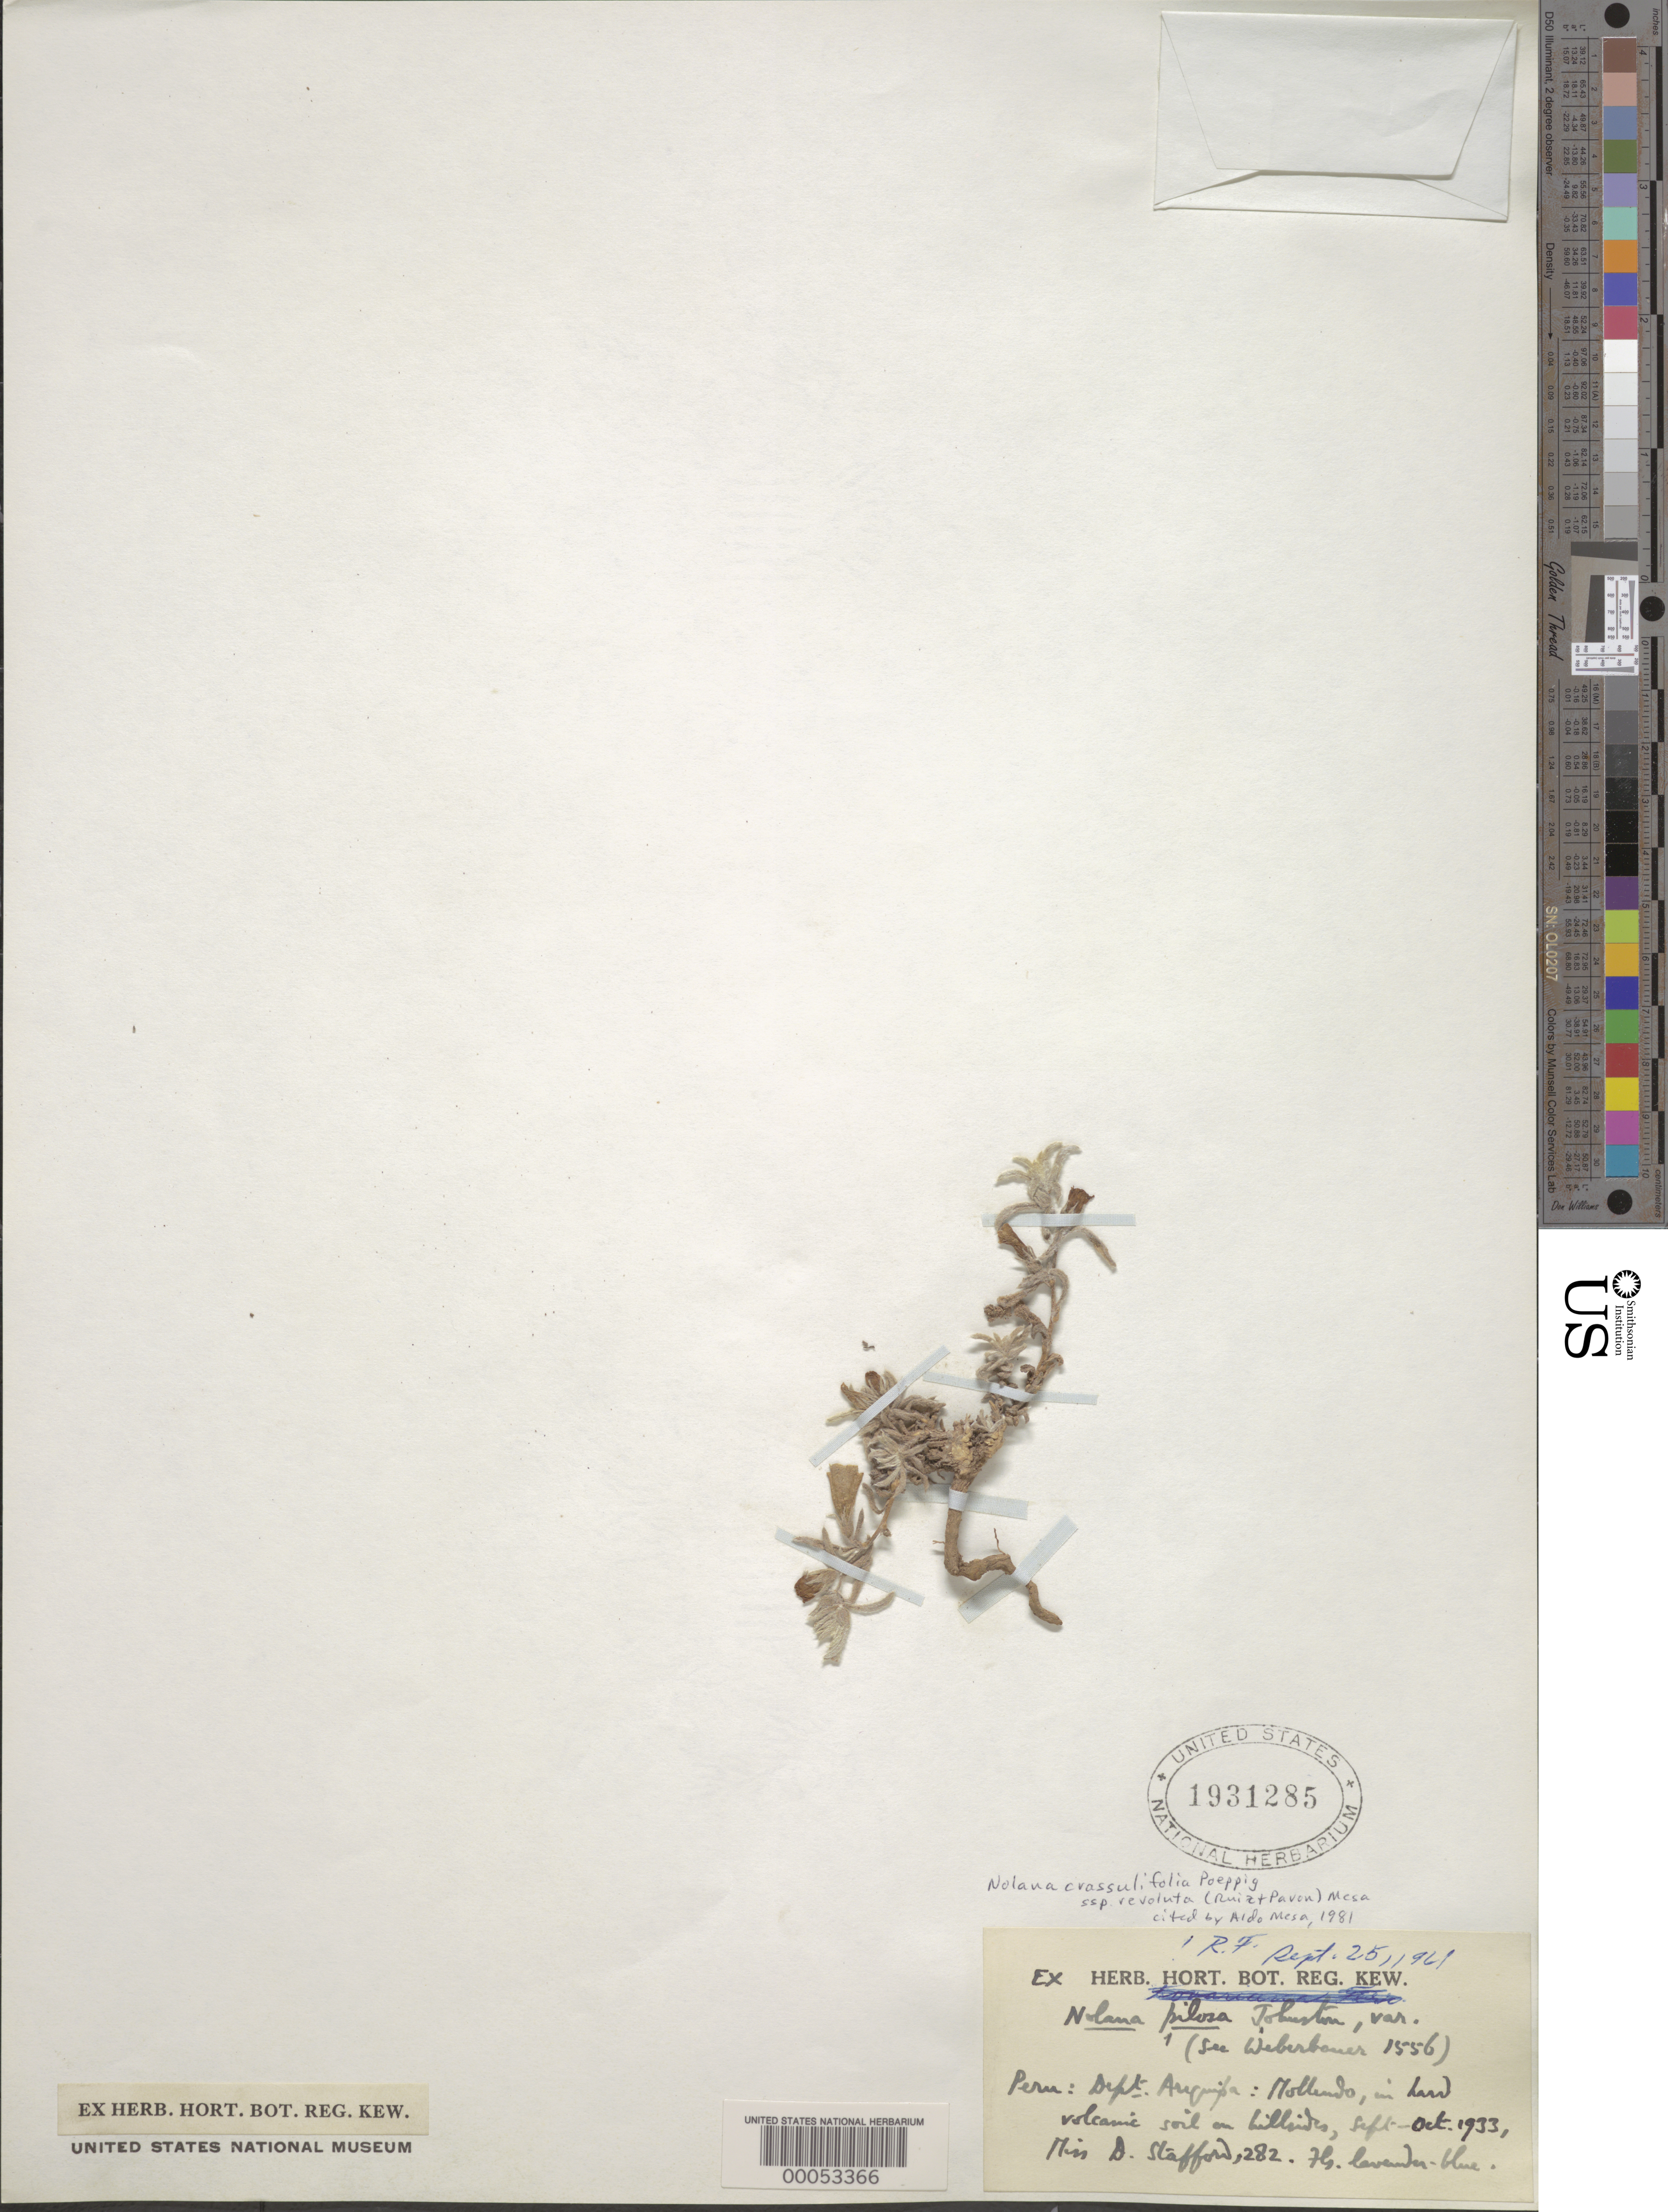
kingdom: Plantae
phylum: Tracheophyta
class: Magnoliopsida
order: Solanales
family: Solanaceae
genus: Nolana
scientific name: Nolana crassulifolia subsp. revoluta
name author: (Ruiz & Pav.) Mesa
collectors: D. Stafford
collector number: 282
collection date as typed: Sep 1933 to -- Oct 1933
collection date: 1933-09/1933-10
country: Peru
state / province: Arequipa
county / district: Islay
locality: Mollendo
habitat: Hard volcanic soil on hillside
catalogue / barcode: US 1931285